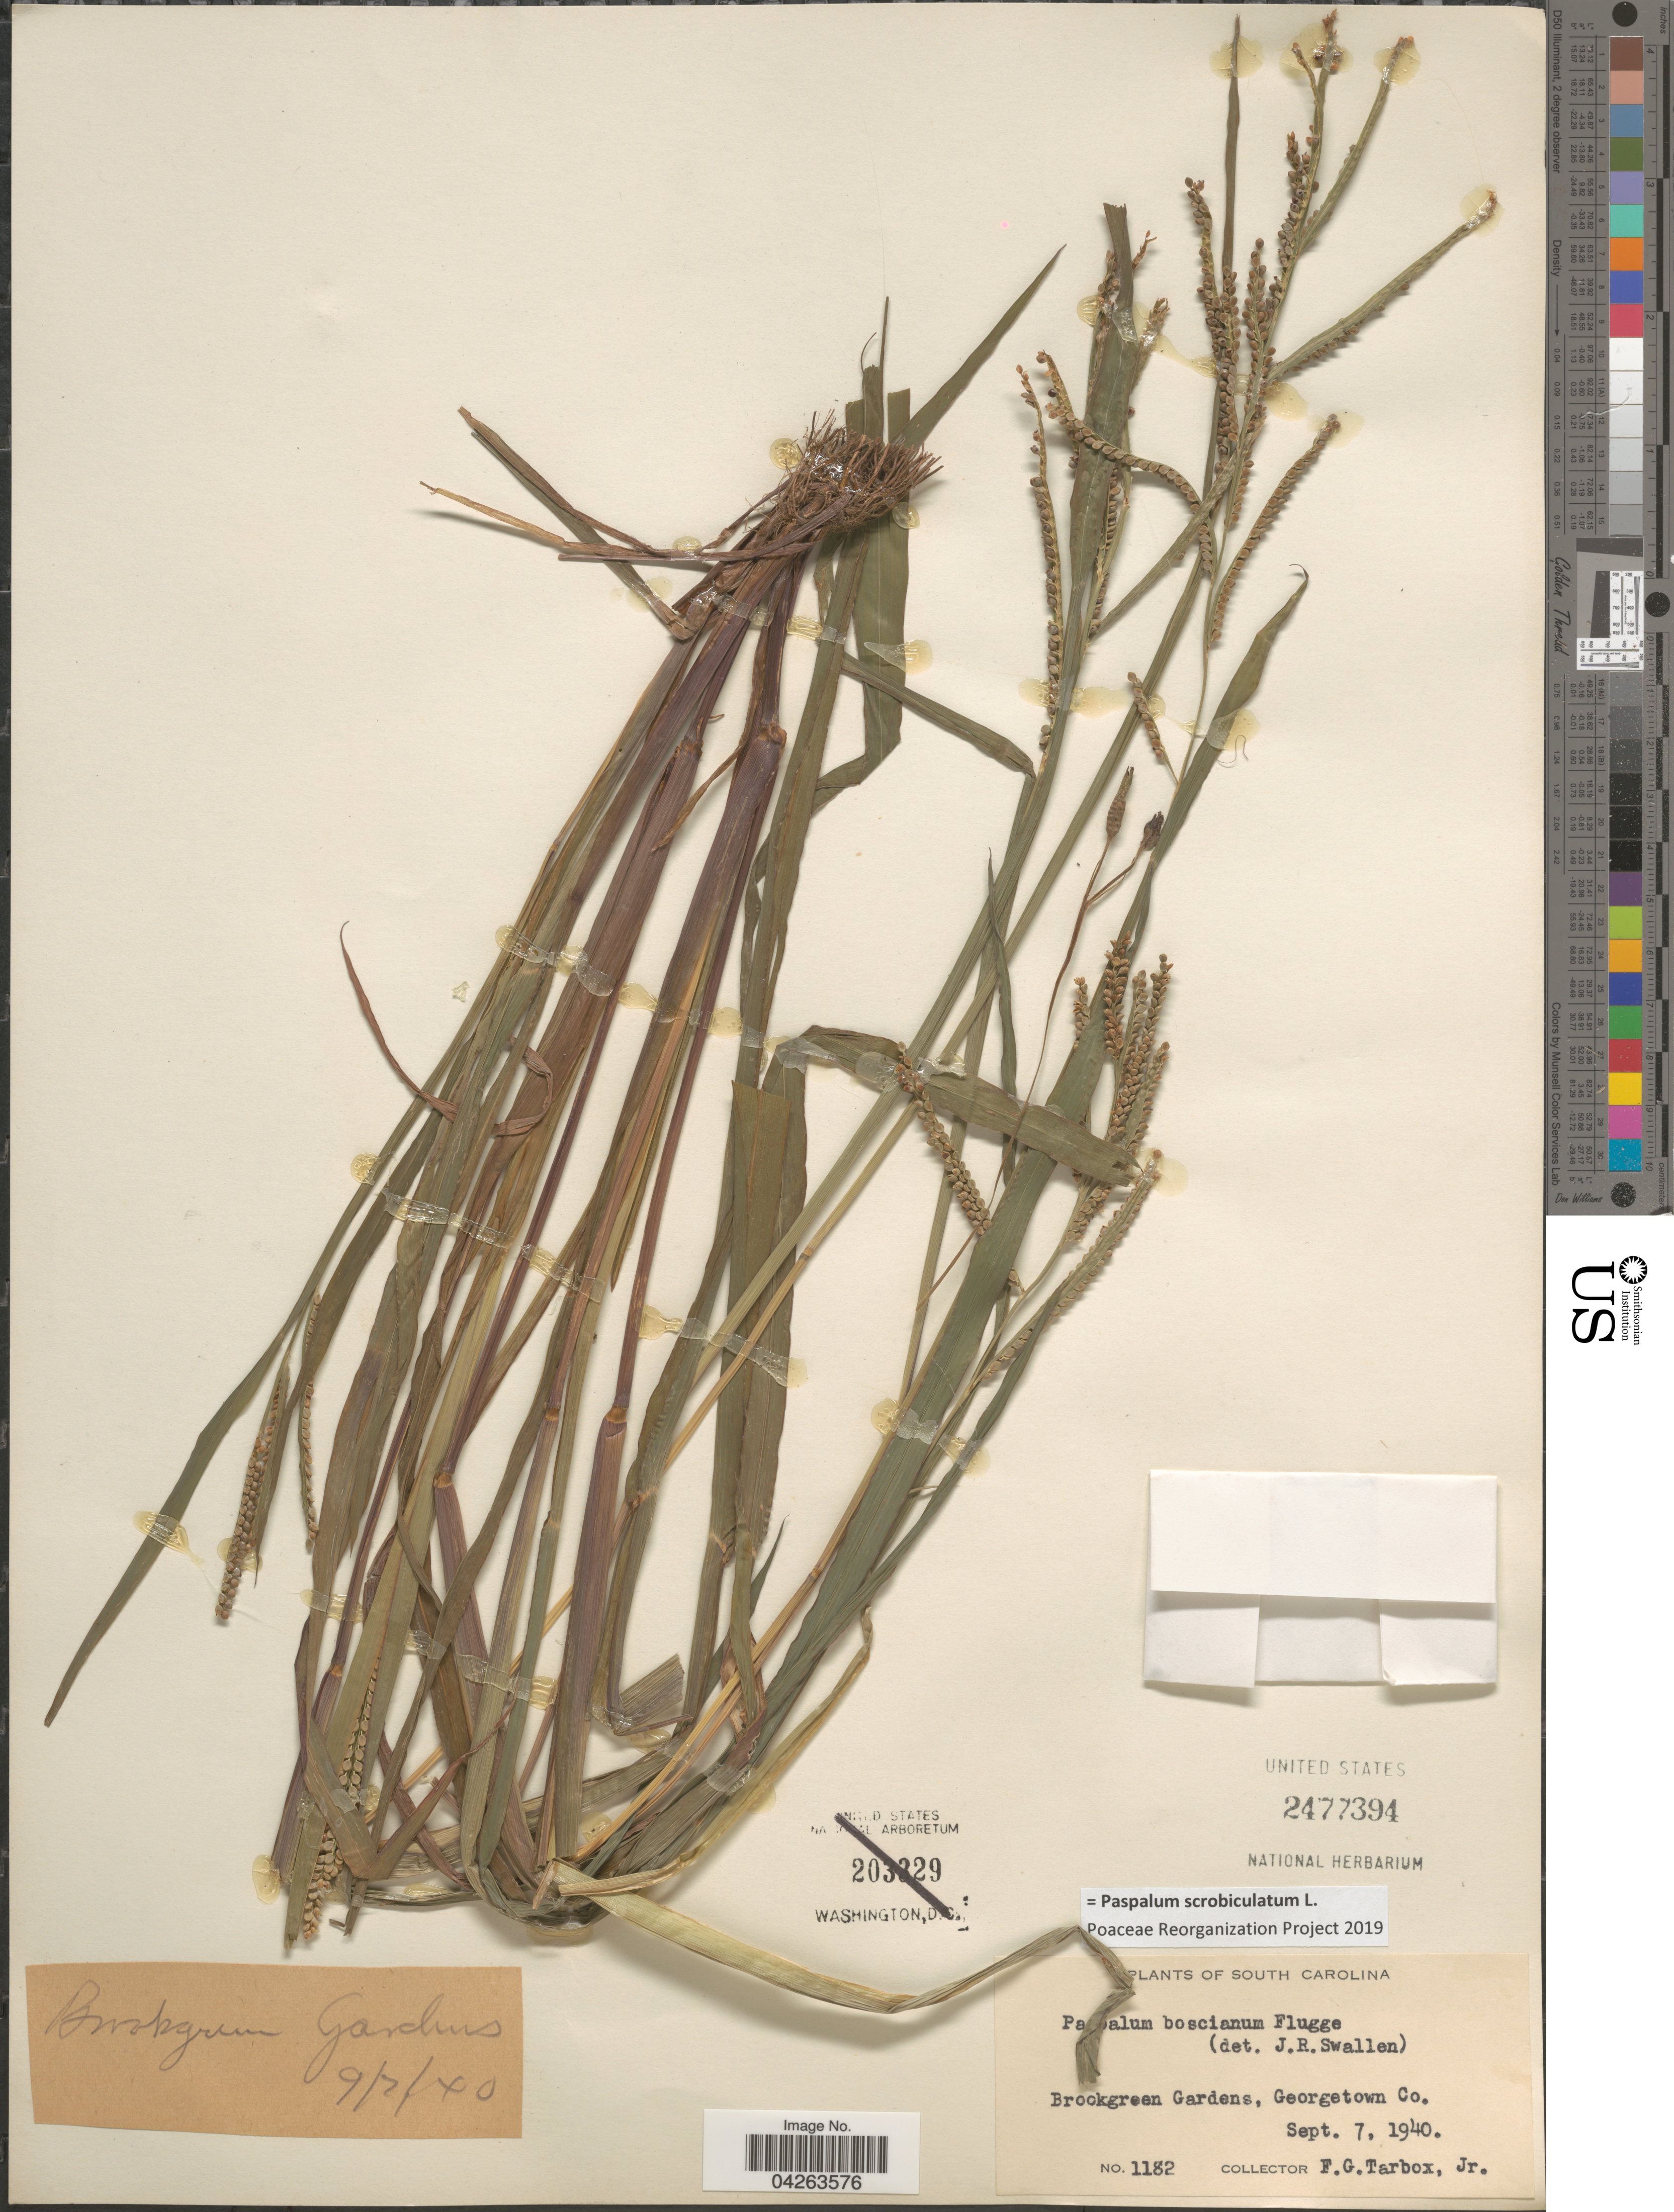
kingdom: Plantae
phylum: Tracheophyta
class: Liliopsida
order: Poales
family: Poaceae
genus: Paspalum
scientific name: Paspalum scrobiculatum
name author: L.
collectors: F. Tarbox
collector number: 1182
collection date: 1940-09-07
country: United States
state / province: South Carolina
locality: Brockgreen Gardens, Georgetown Co.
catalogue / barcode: US 2477394